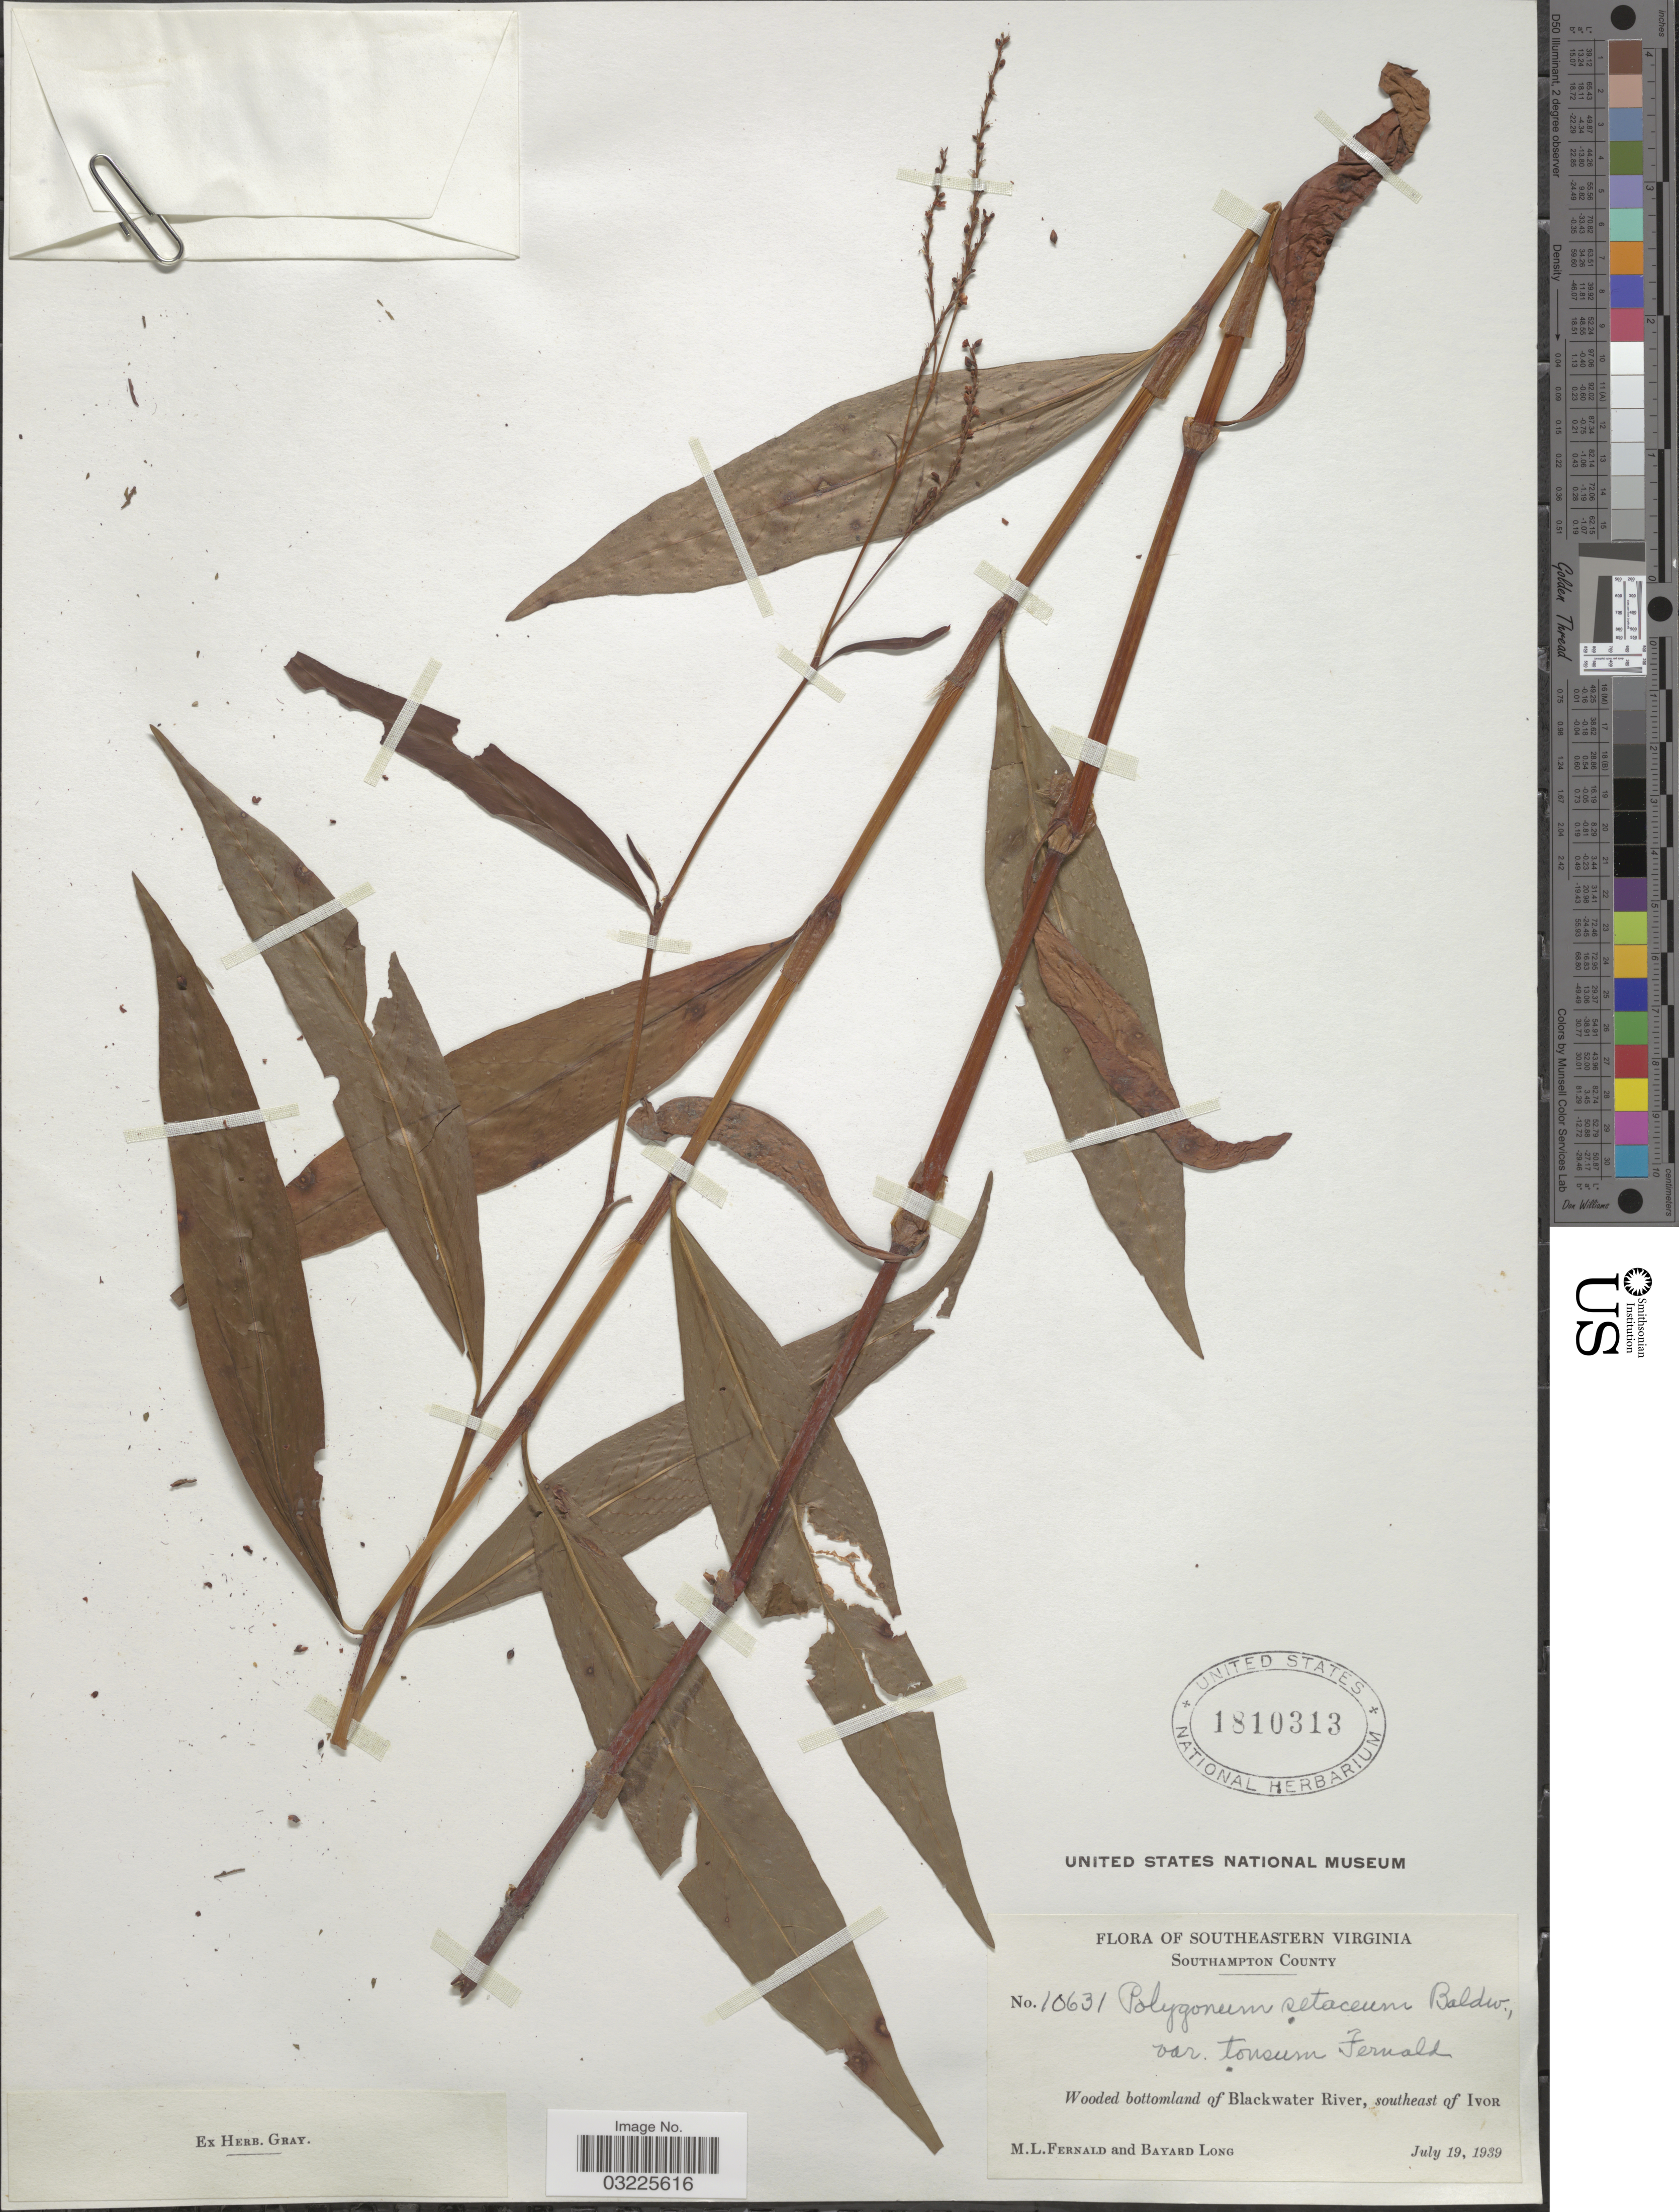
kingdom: Plantae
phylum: Tracheophyta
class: Magnoliopsida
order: Caryophyllales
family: Polygonaceae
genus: Persicaria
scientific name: Persicaria setacea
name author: Small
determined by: Atha, D. E.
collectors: M. L. Fernald & B. Long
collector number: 10631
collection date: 1939-07-19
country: United States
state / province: Virginia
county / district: Southampton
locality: Southeastern Virginia. Southampton County. Wooded bottomland of Blackwater River, southeast of Ivor.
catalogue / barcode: US 1810313